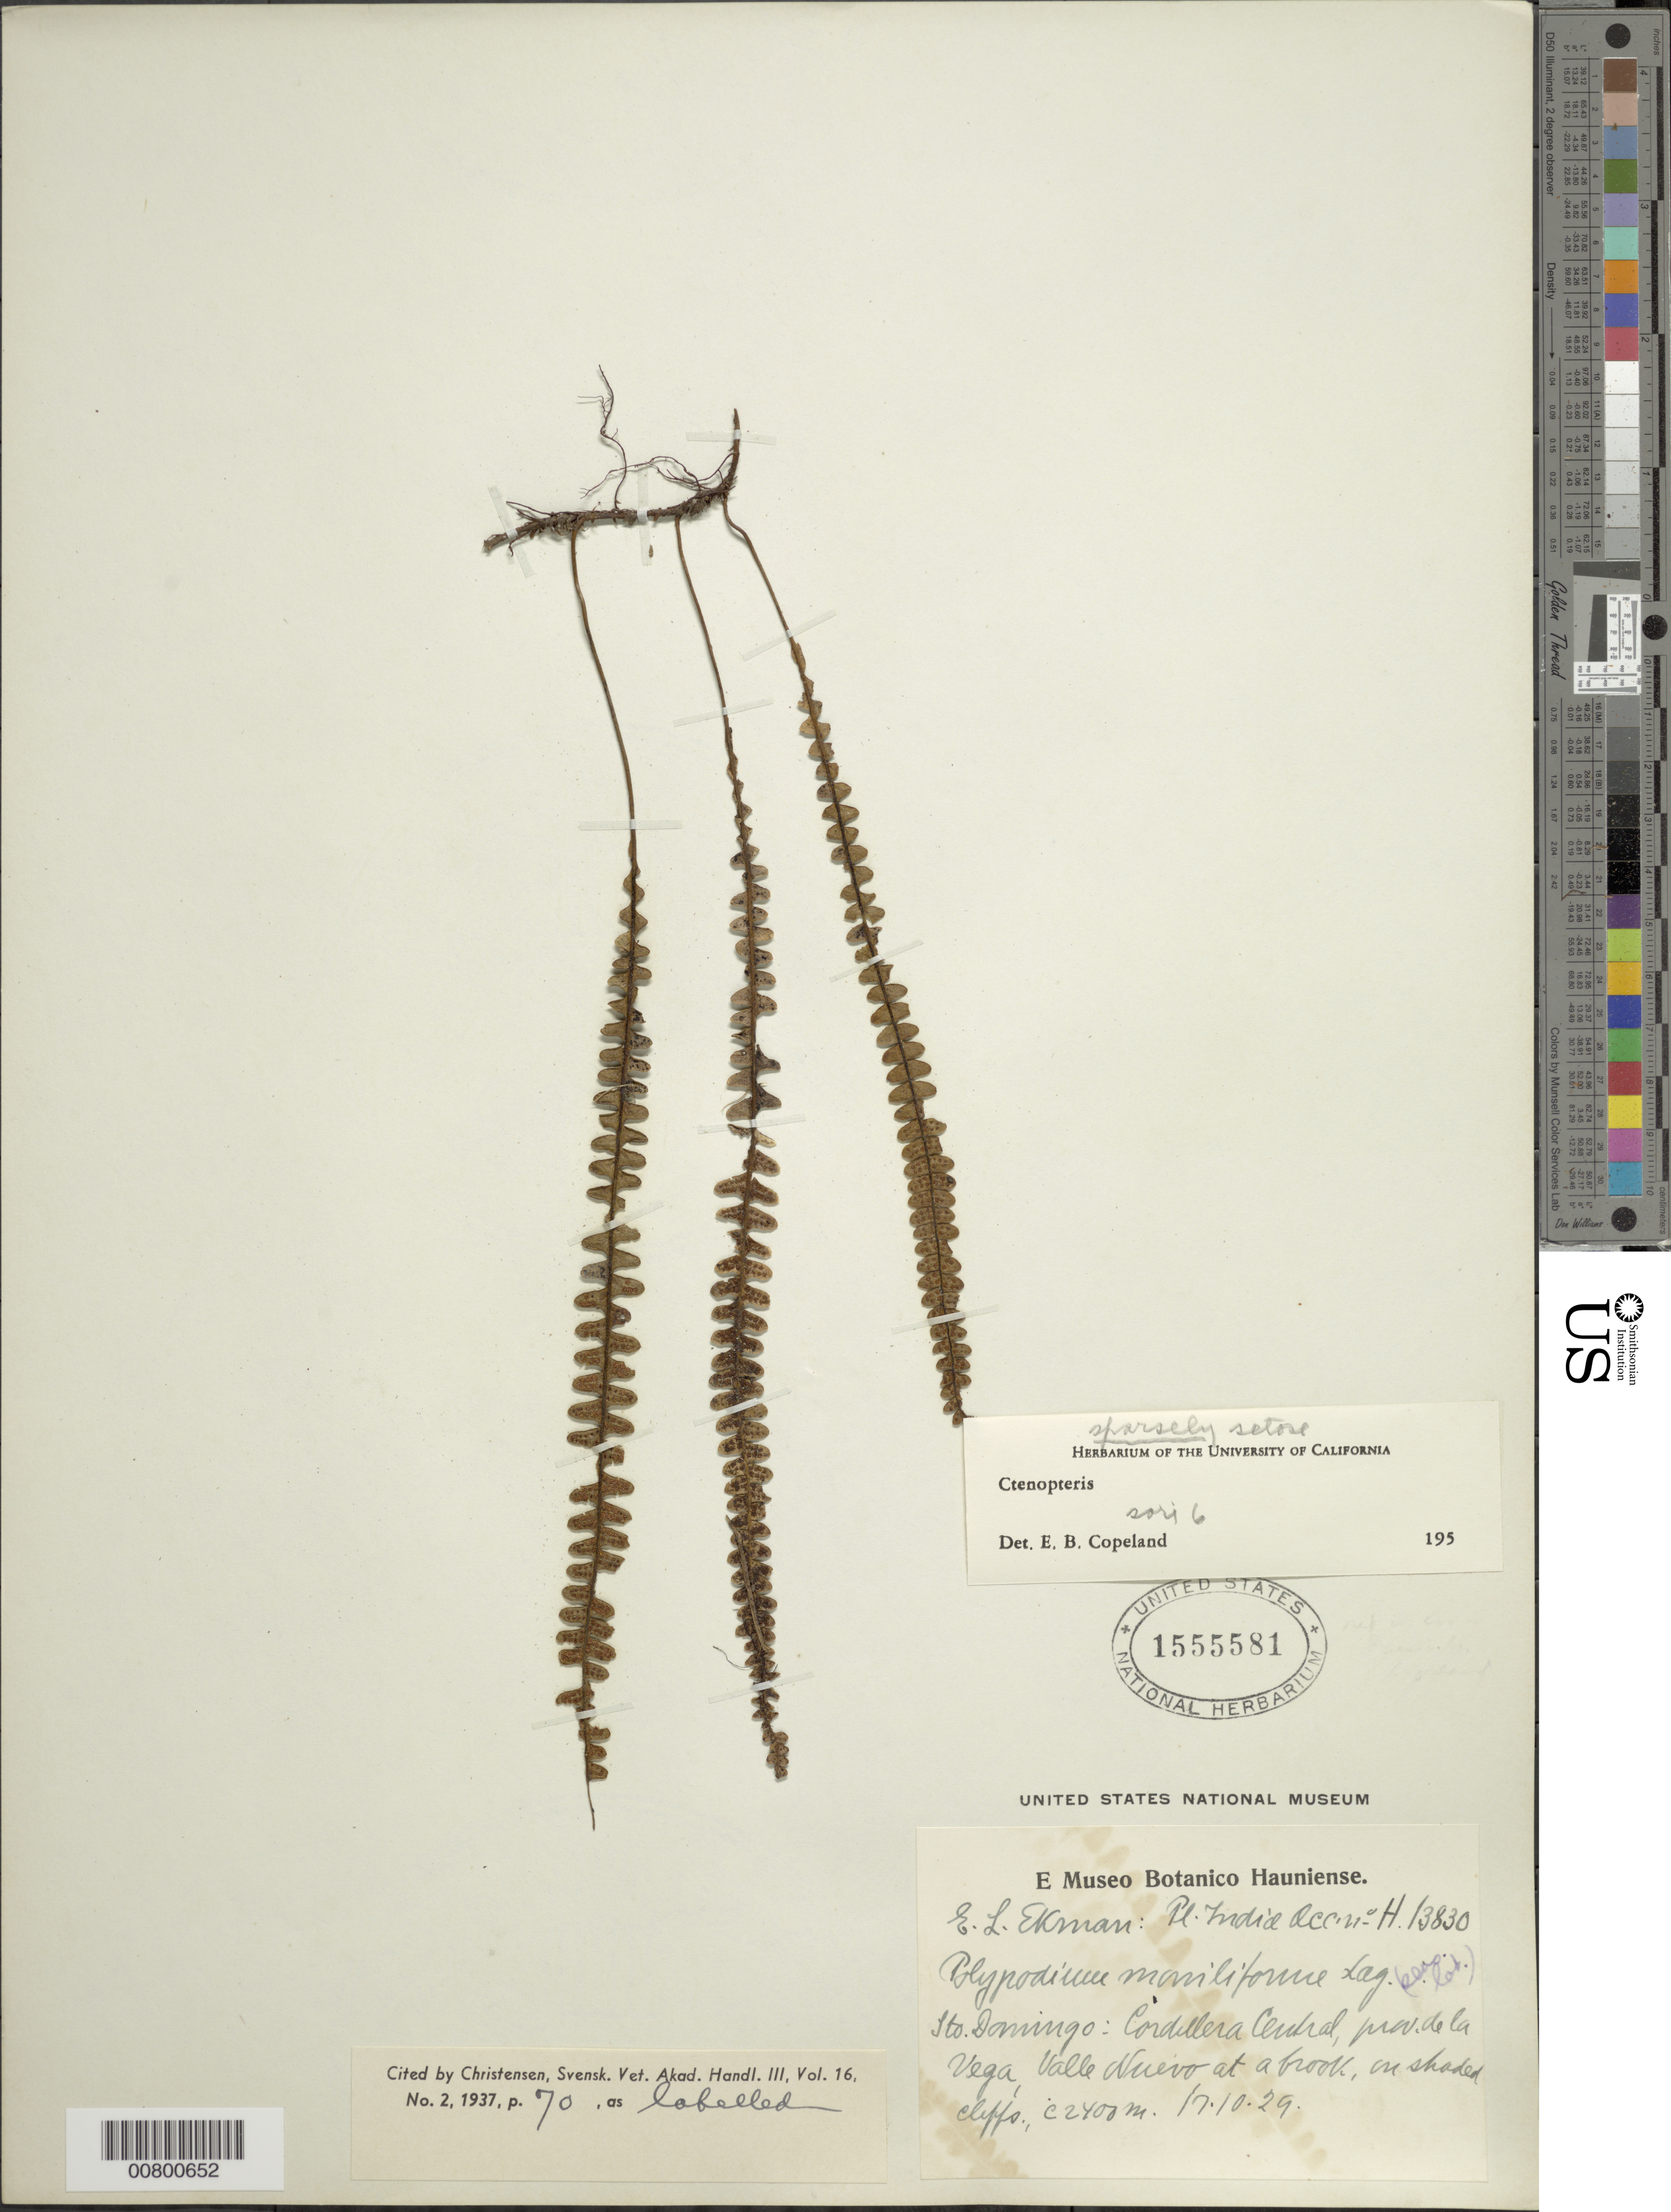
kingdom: Plantae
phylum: Tracheophyta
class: Polypodiopsida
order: Polypodiales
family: Polypodiaceae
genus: Melpomene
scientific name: Melpomene moniliformis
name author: (Lag. ex Sw.) A.R. Sm. & R.C. Moran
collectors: E. L. Ekman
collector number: H 13830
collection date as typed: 17 Oct 1929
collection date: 1929-10-17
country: Dominican Republic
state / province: La Vega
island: Hispaniola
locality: Cordillera Central, Valle Nuevo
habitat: Shaded cliffs, along brook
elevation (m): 2400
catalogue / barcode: US 1555581